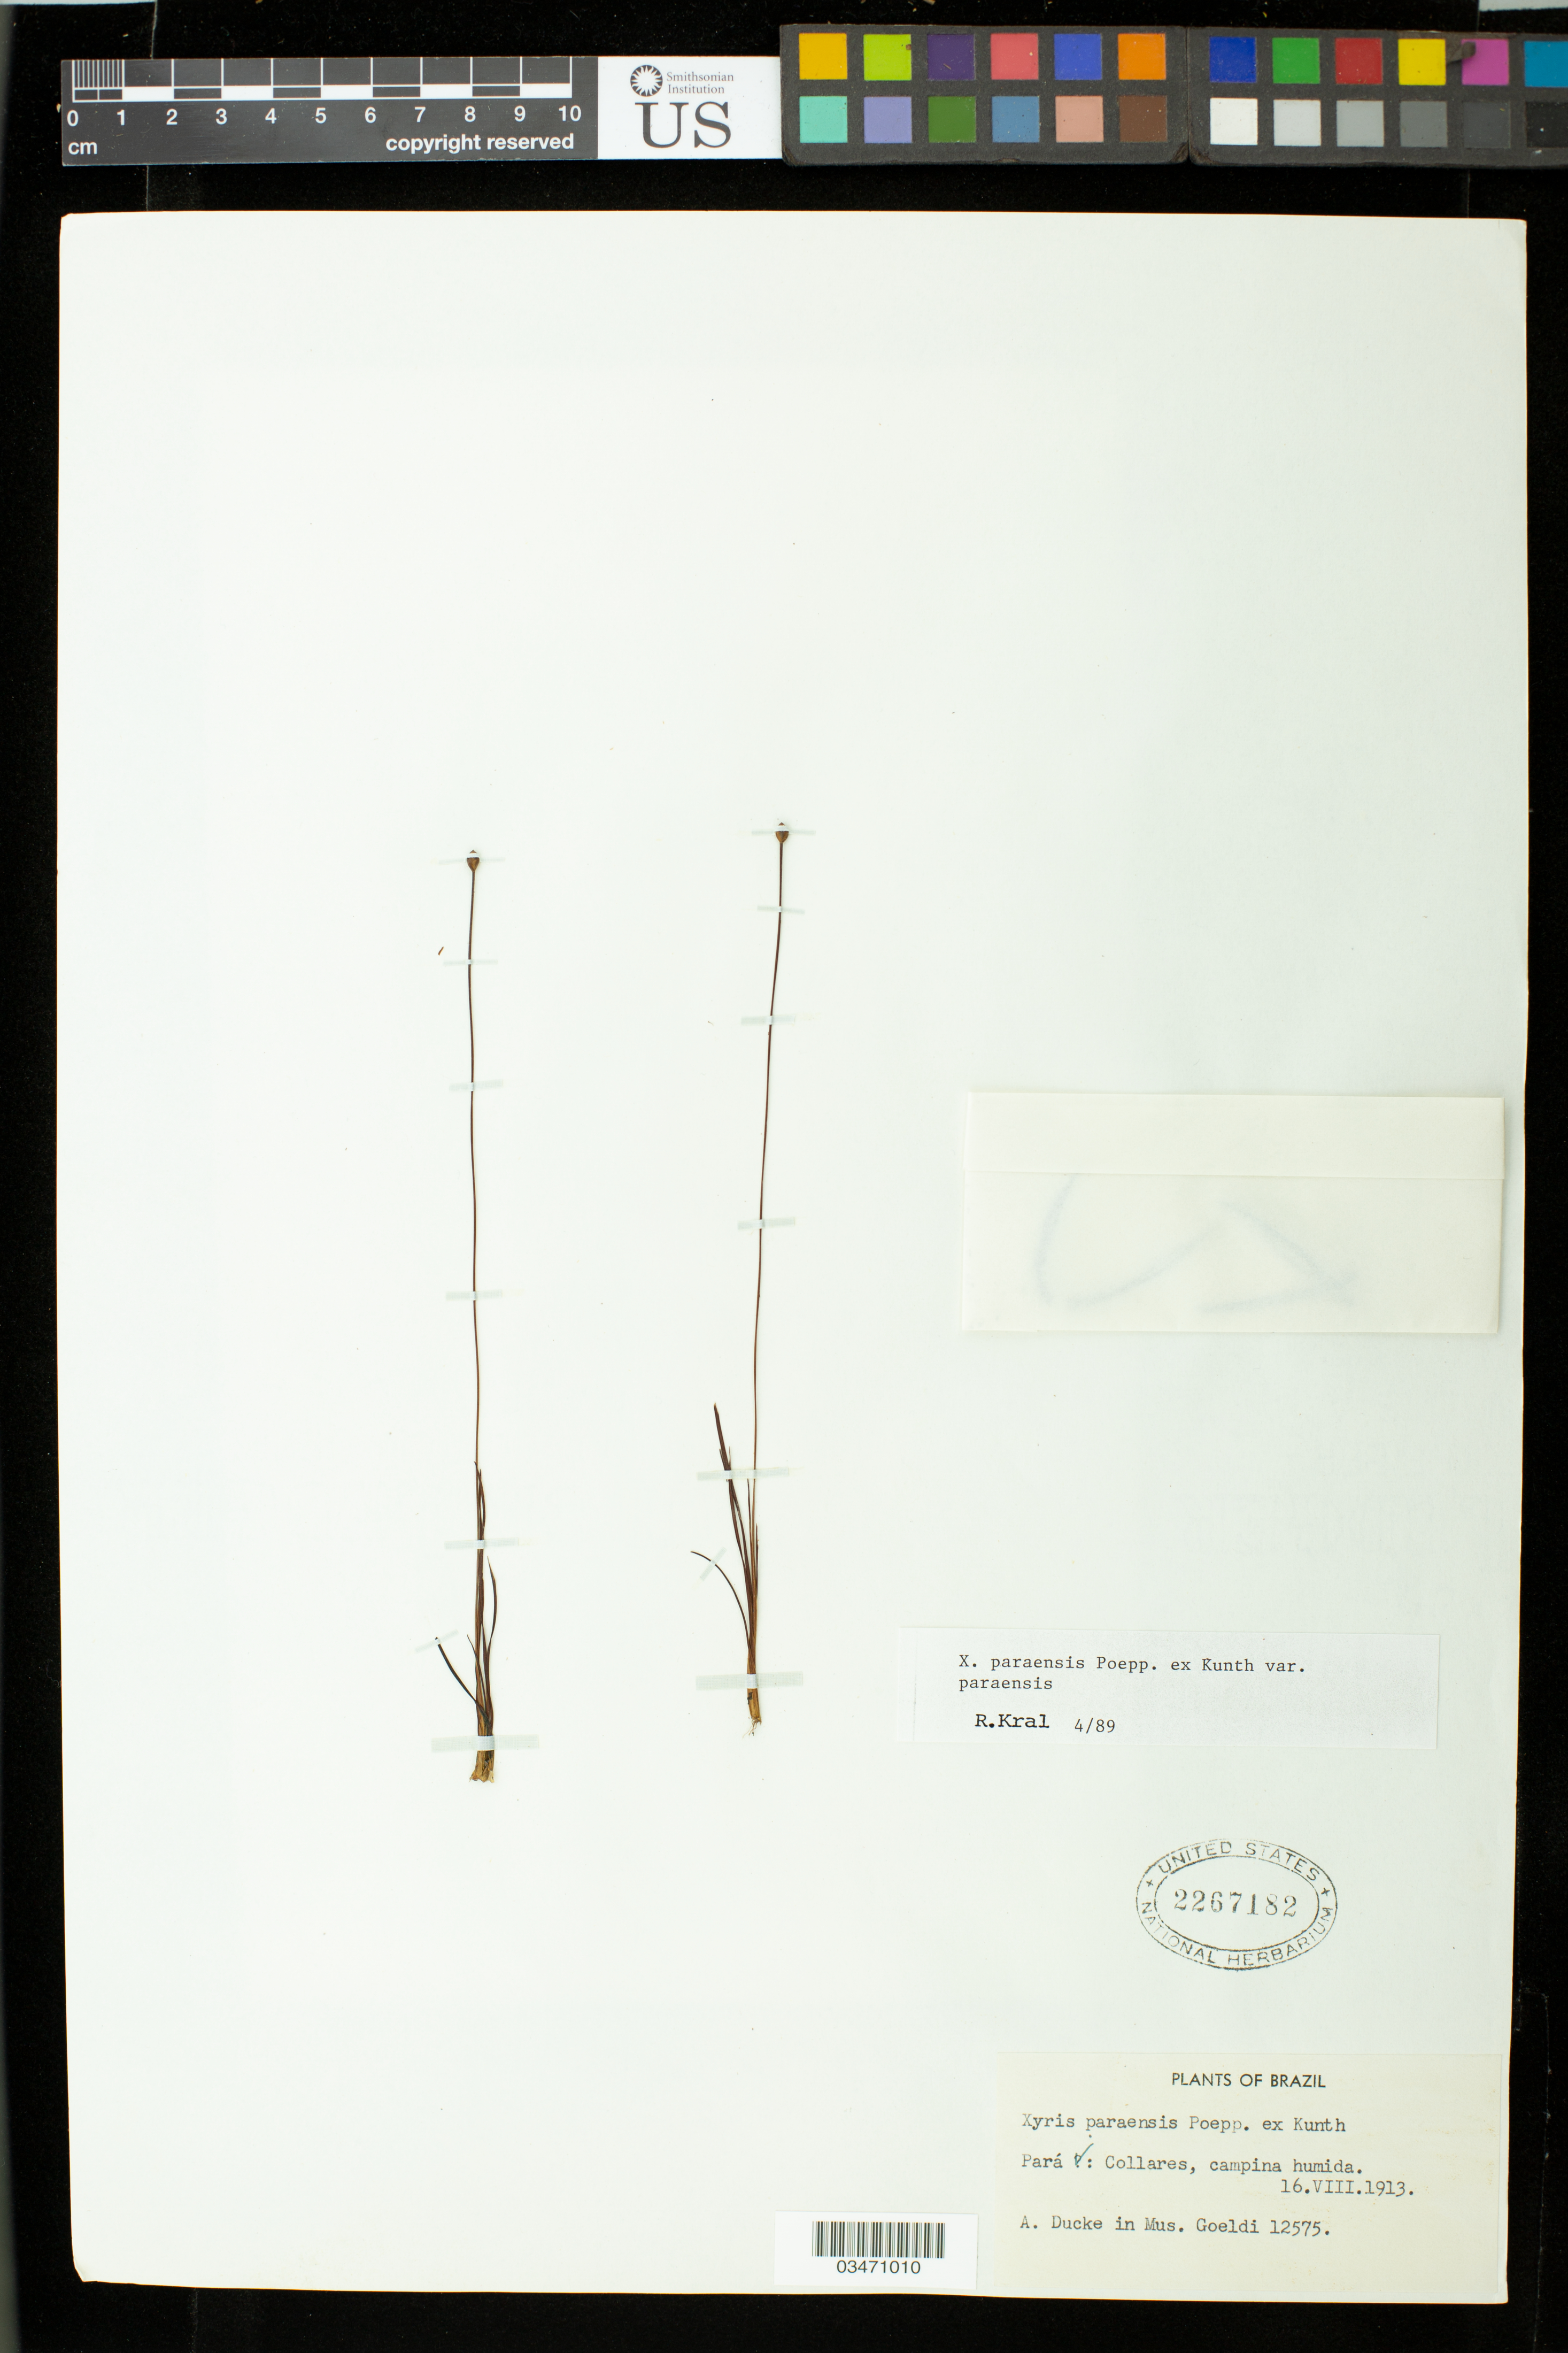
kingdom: Plantae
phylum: Tracheophyta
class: Liliopsida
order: Poales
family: Xyridaceae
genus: Xyris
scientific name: Xyris paraensis var. paraensis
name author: Poepp. ex Kunth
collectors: A. Ducke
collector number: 12575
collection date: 1913-08-16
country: Brazil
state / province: Pará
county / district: Colares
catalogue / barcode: US 2267182